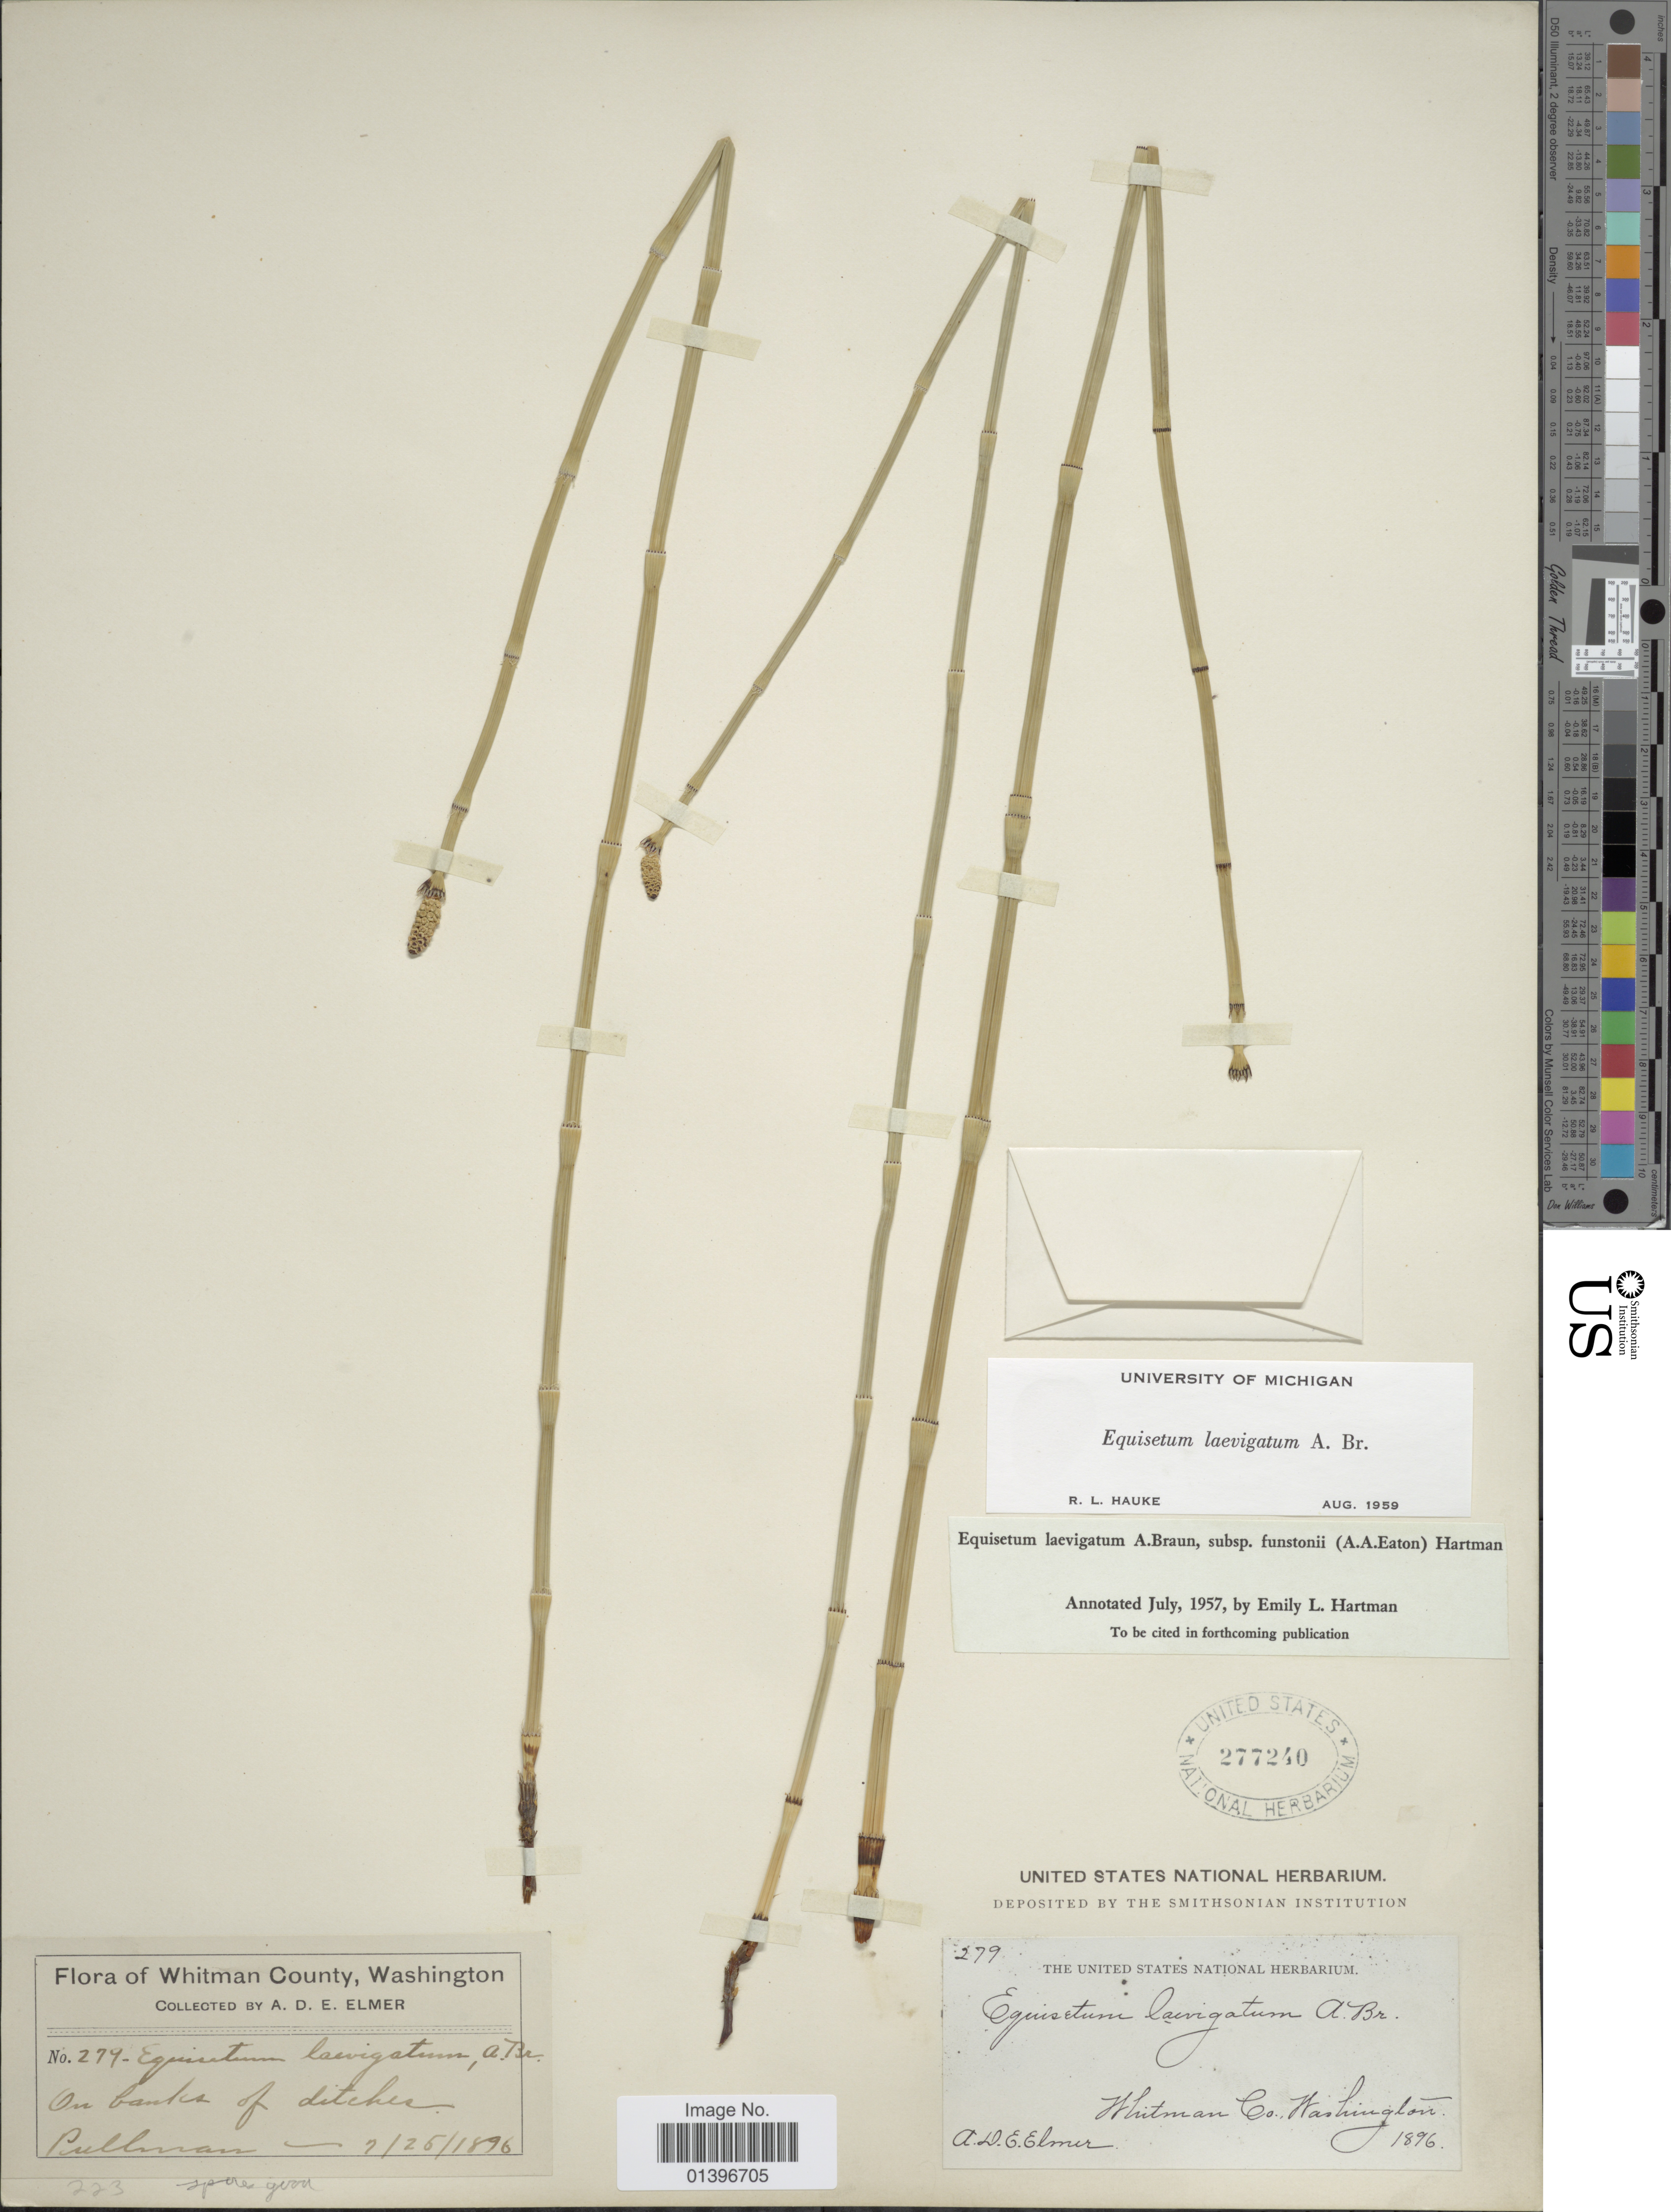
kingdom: Plantae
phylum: Tracheophyta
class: Polypodiopsida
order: Equisetales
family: Equisetaceae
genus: Equisetum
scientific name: Equisetum laevigatum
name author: A. Braun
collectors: A. D. E. Elmer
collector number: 279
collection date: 1896-07-25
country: United States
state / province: Washington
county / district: Whitman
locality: Whitman Co. On banks of ditches Pullman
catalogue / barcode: US 277240